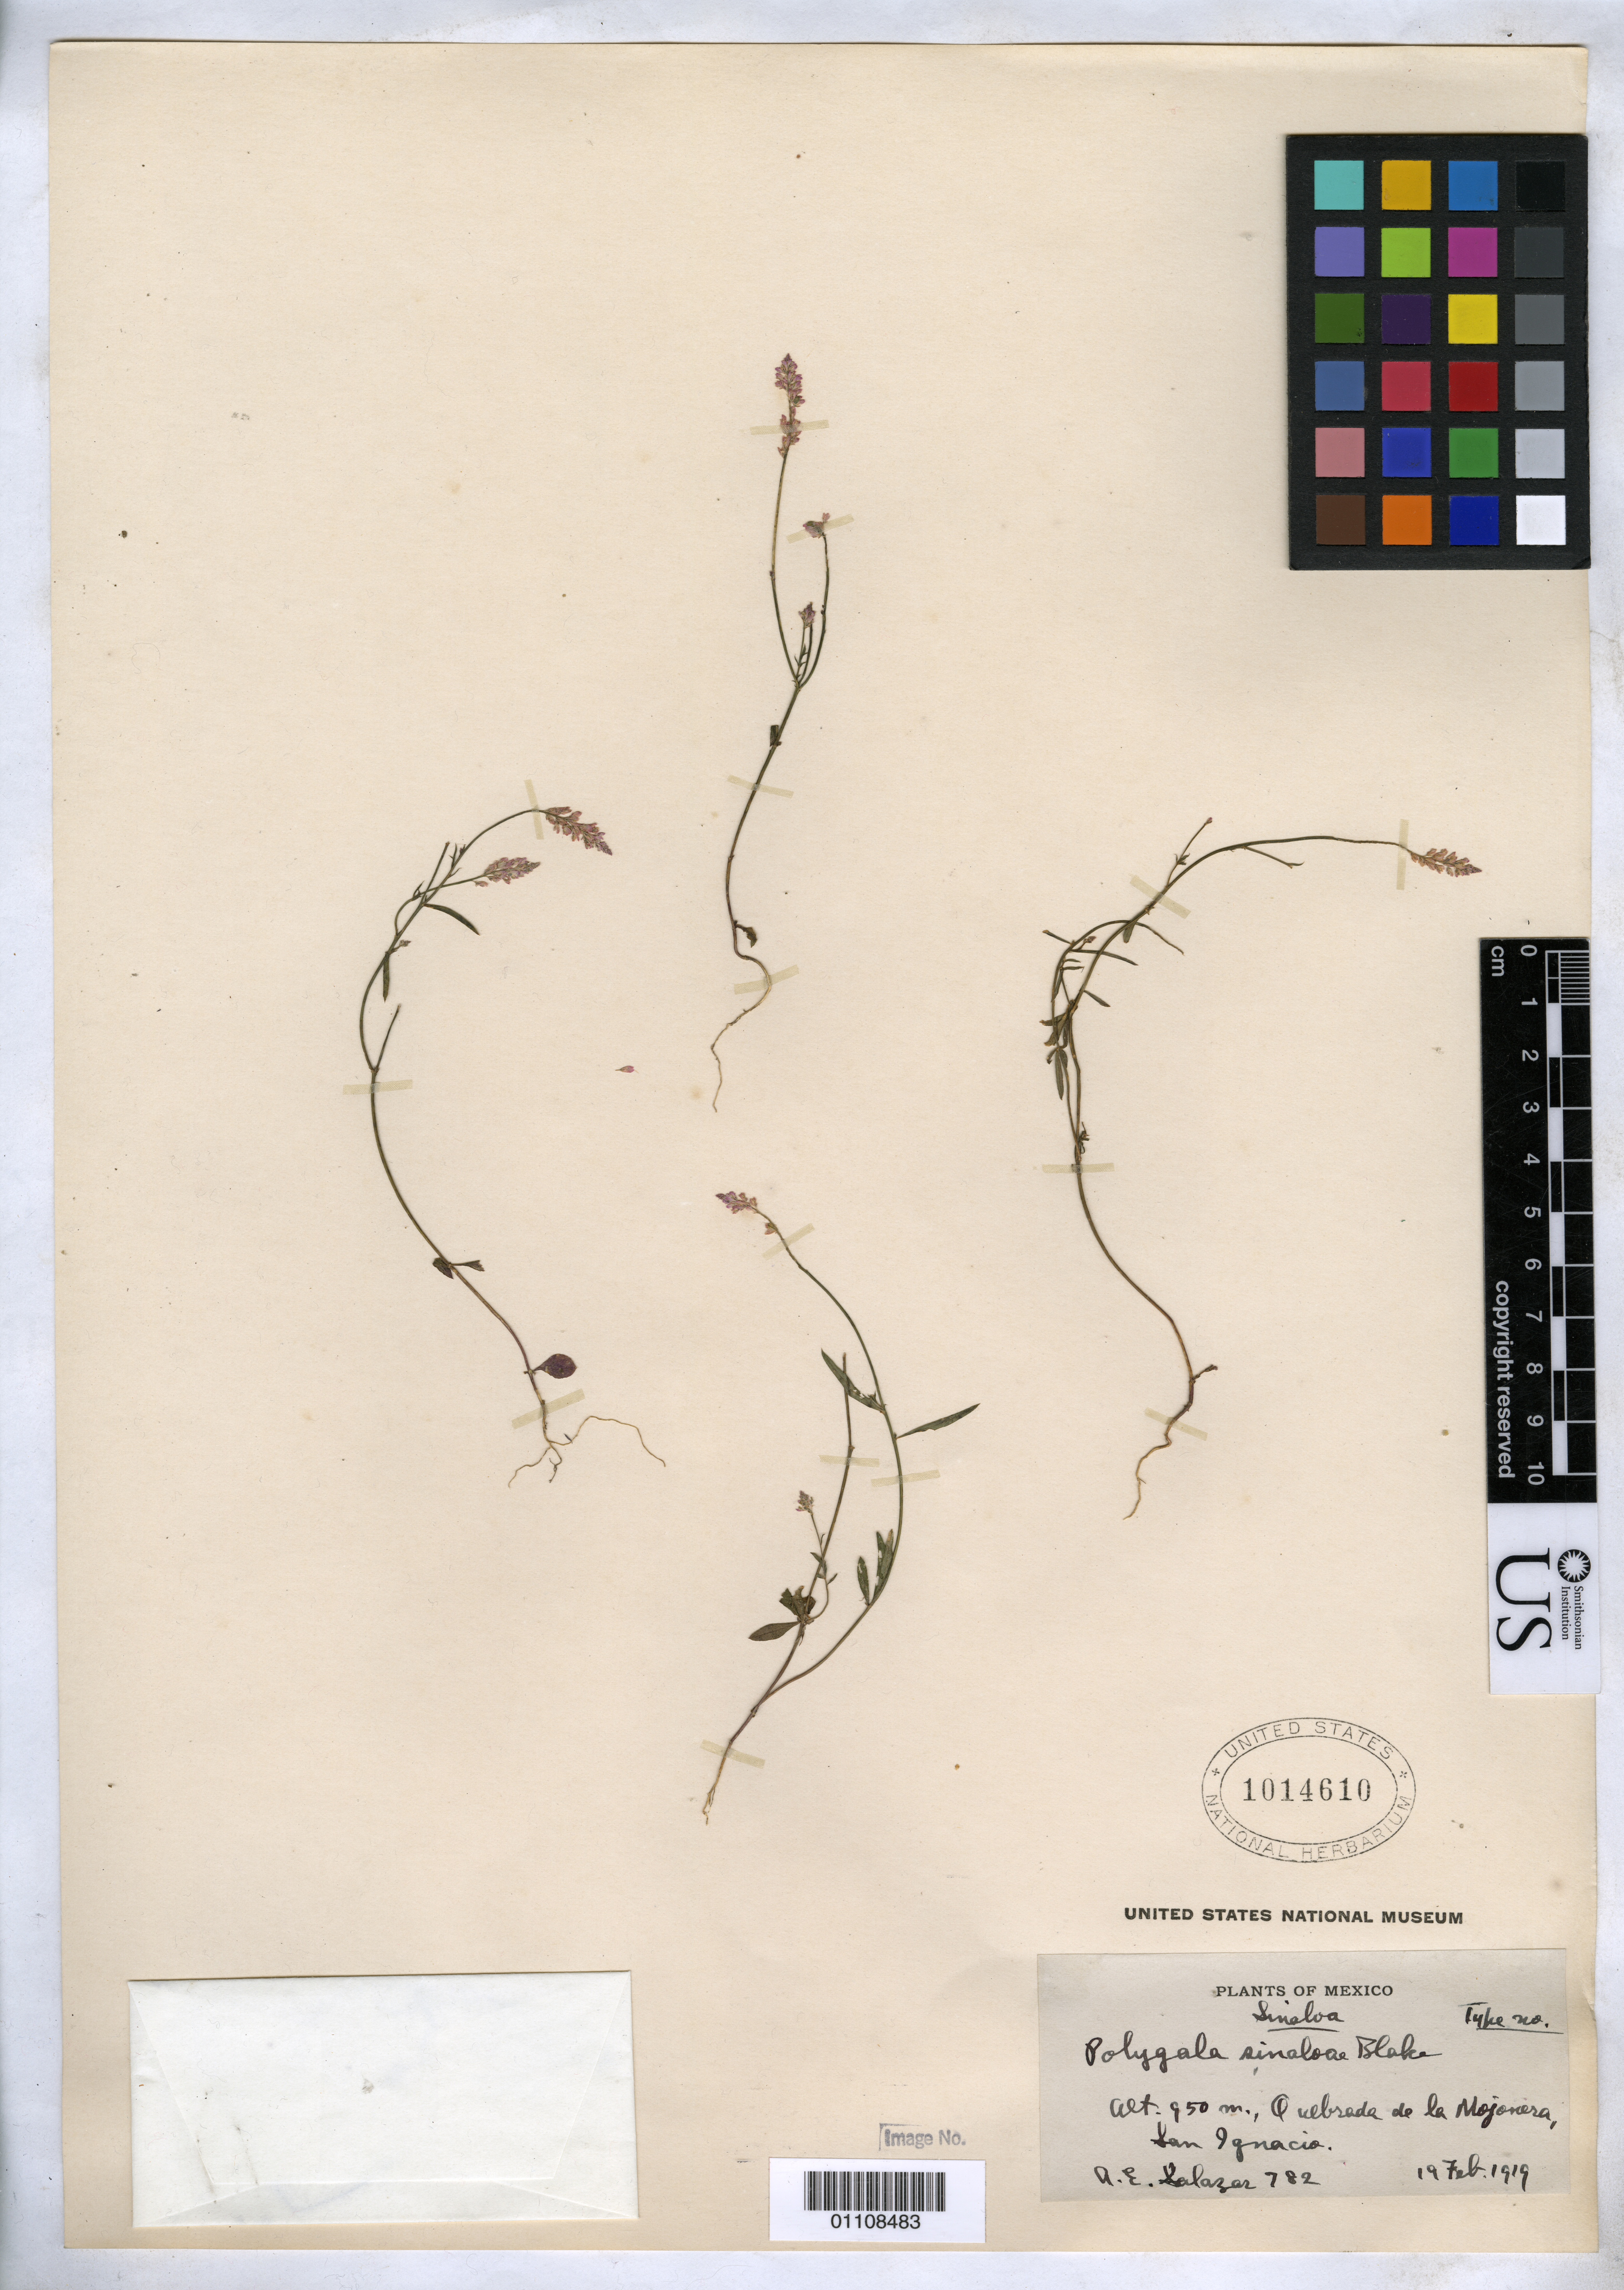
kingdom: Plantae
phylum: Tracheophyta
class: Magnoliopsida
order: Fabales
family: Polygalaceae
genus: Polygala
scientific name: Polygala sinaloae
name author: S.F. Blake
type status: Isotype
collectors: A. E. Salazar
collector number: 782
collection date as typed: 19 Feb 1919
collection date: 1919-02-19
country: Mexico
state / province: Sinaloa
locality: Quebrada de La Mojonera, San Ignacio.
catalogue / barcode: US 1014610